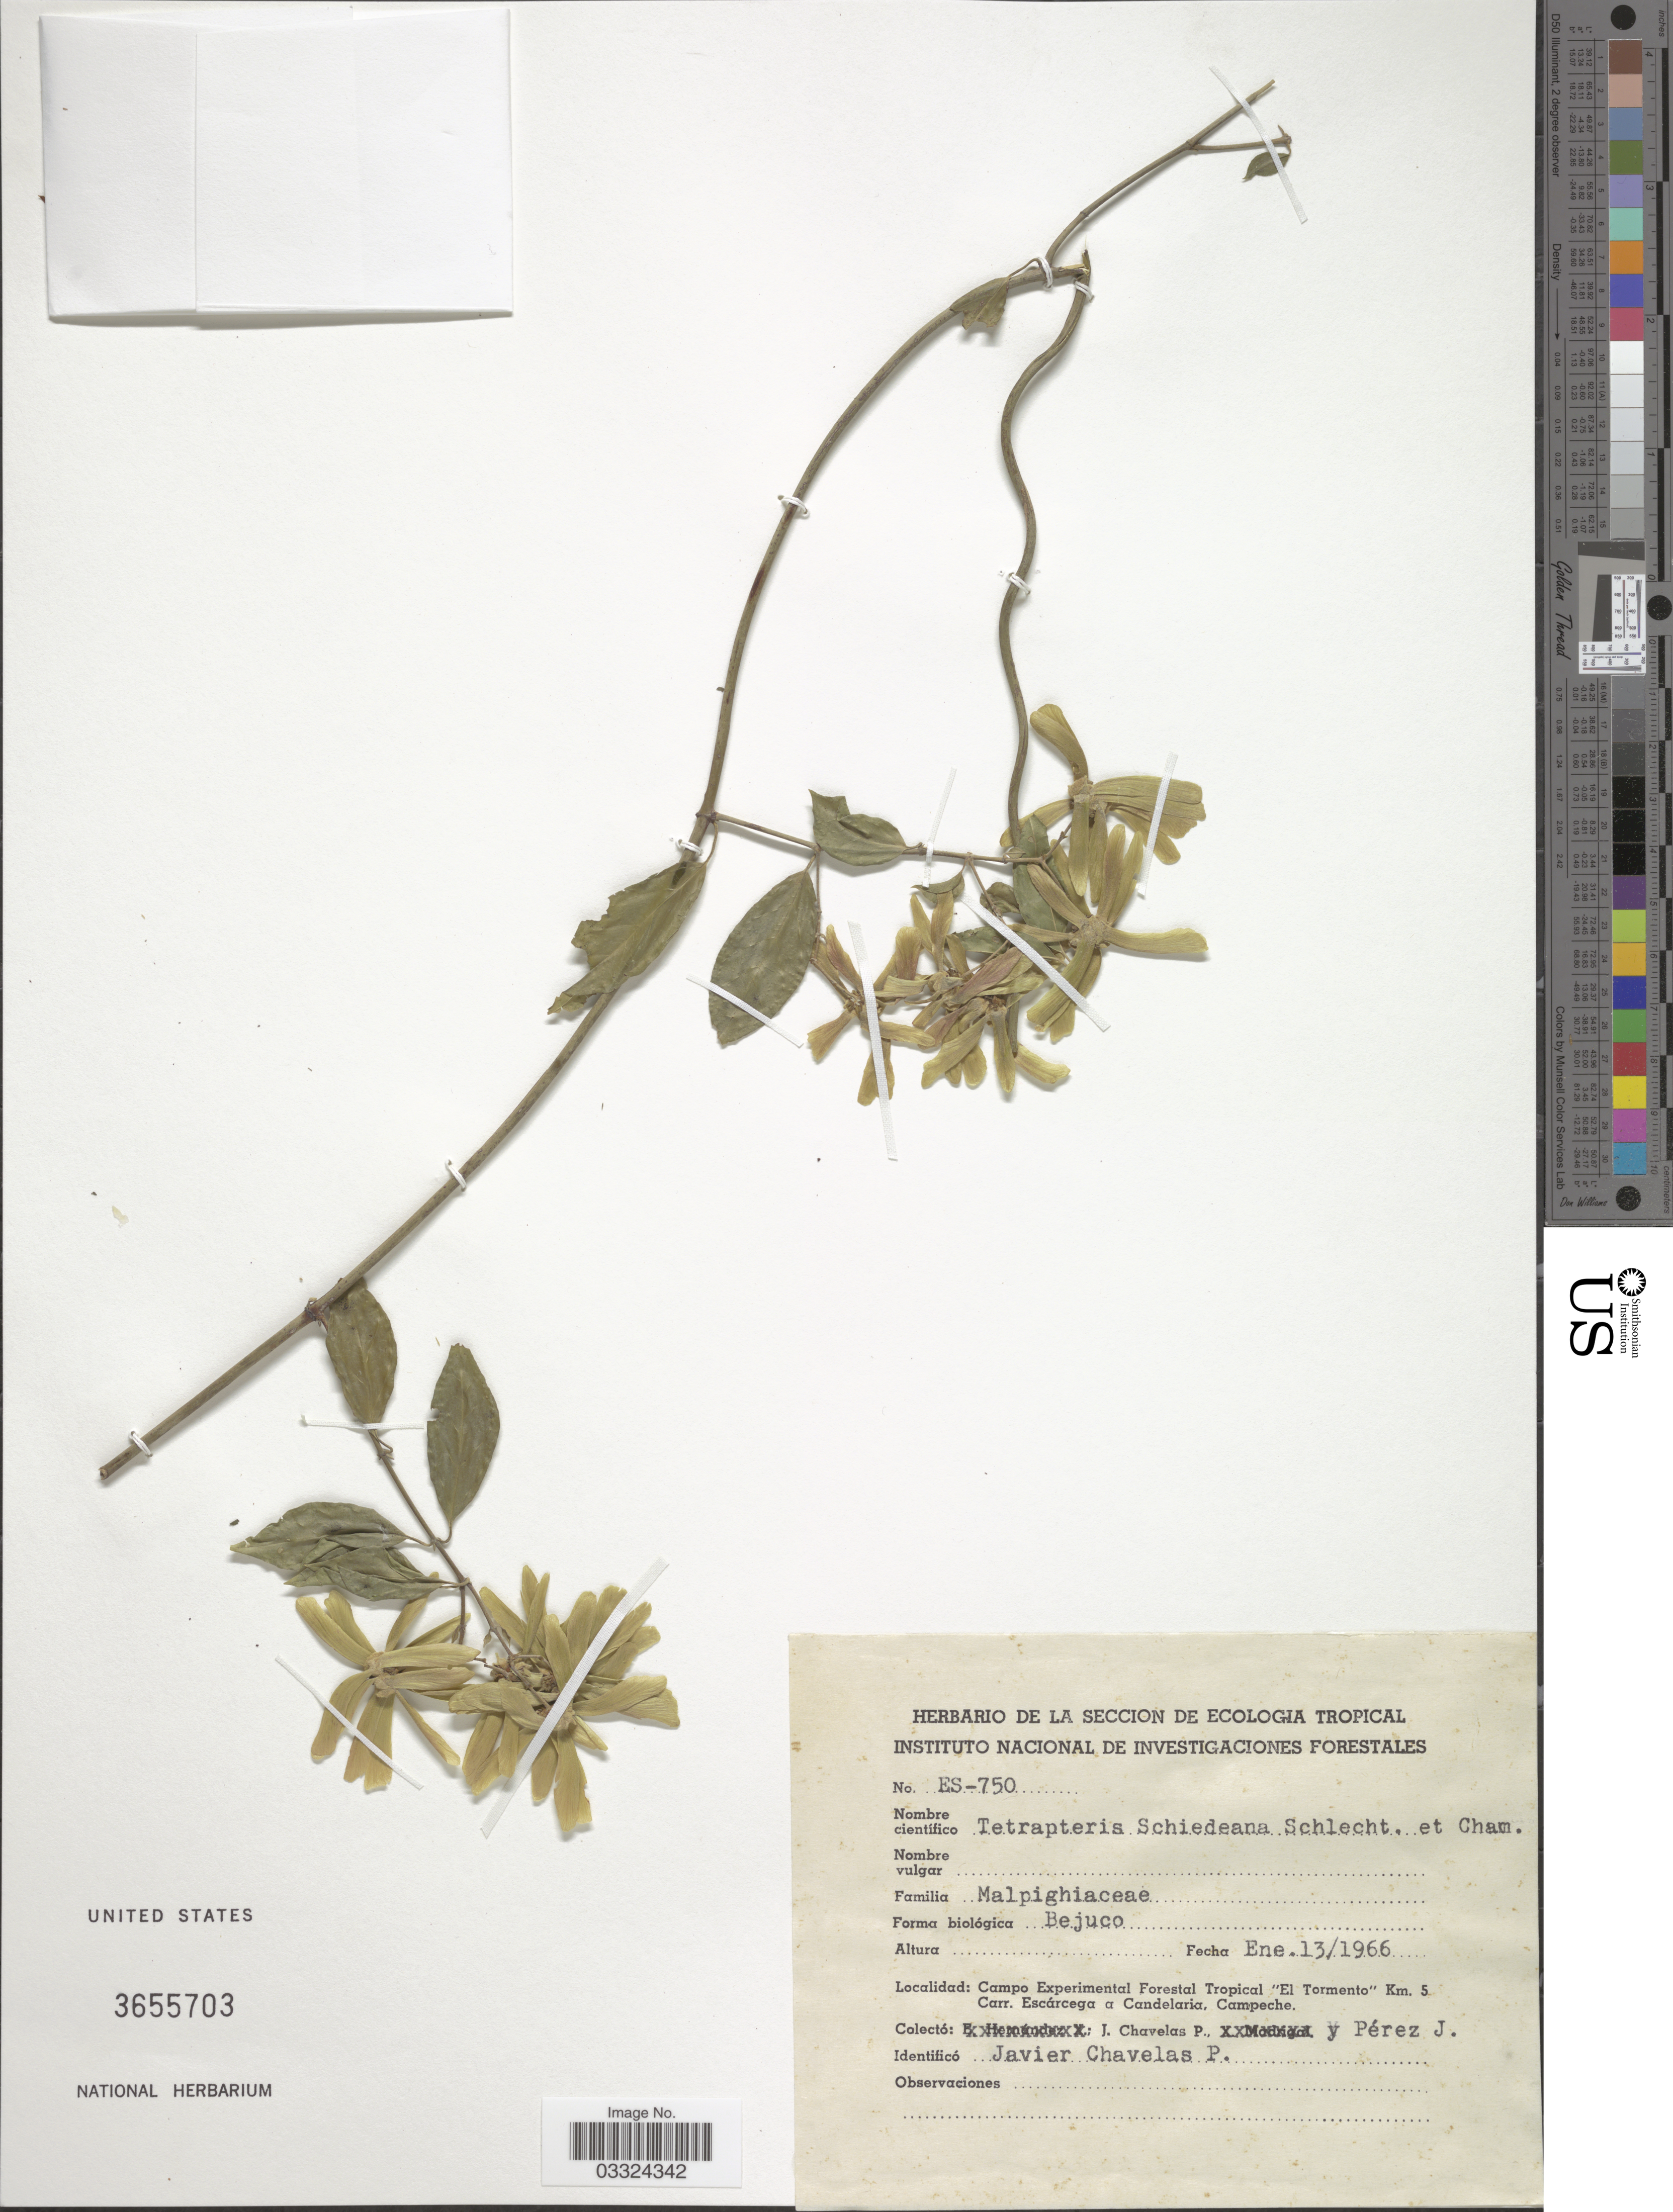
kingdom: Plantae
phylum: Tracheophyta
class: Magnoliopsida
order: Malpighiales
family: Malpighiaceae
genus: Tetrapterys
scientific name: Tetrapterys schiedeana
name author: Schltdl. & Cham.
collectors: J. Chavelas P. & J. Pérez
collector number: Es-750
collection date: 1966-01-13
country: Mexico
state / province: Campeche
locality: Campo Experimental Forestal Tropical "El Tormento" Km. 5 Carr. Escárcega a Candelaria.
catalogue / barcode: US 3655703